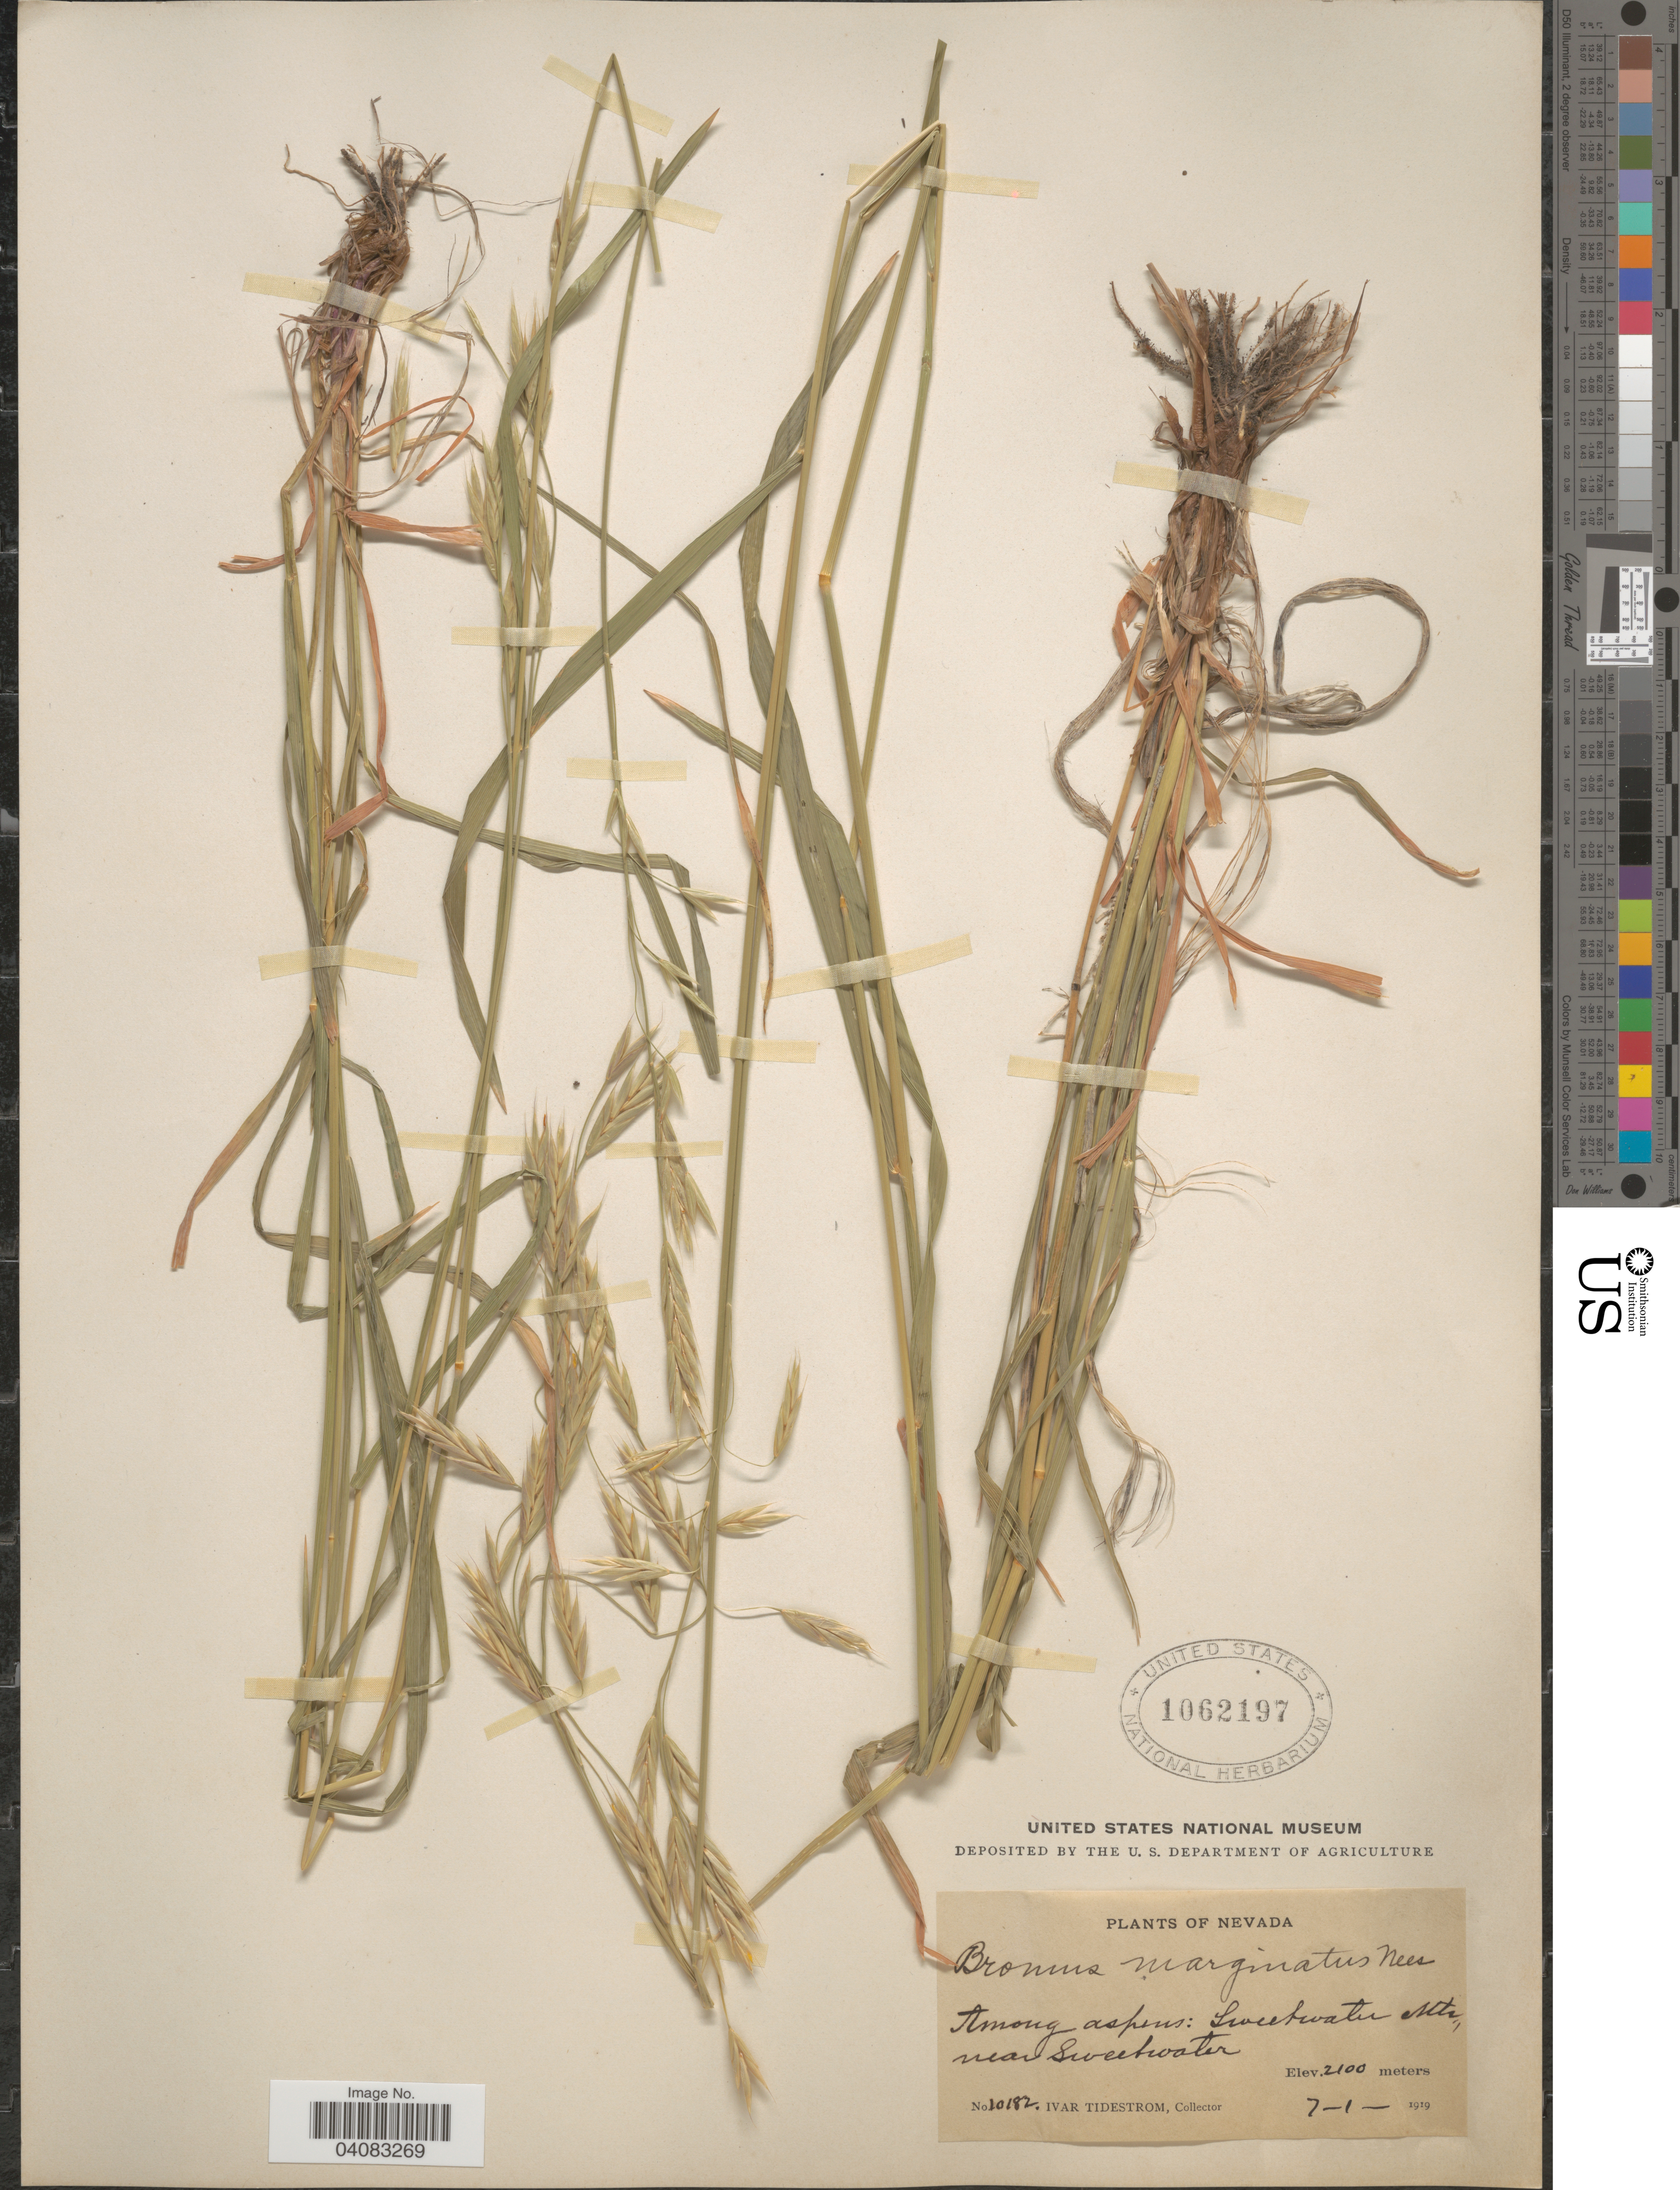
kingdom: Plantae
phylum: Tracheophyta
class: Liliopsida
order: Poales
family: Poaceae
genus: Bromus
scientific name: Bromus marginatus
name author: Nees ex Steud.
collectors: I. F. Tidestrom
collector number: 10182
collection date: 1919-07-01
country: United States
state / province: Nevada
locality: Among aspens: Sweetwater Mts., near Sweetwater.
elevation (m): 2100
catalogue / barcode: US 1062197